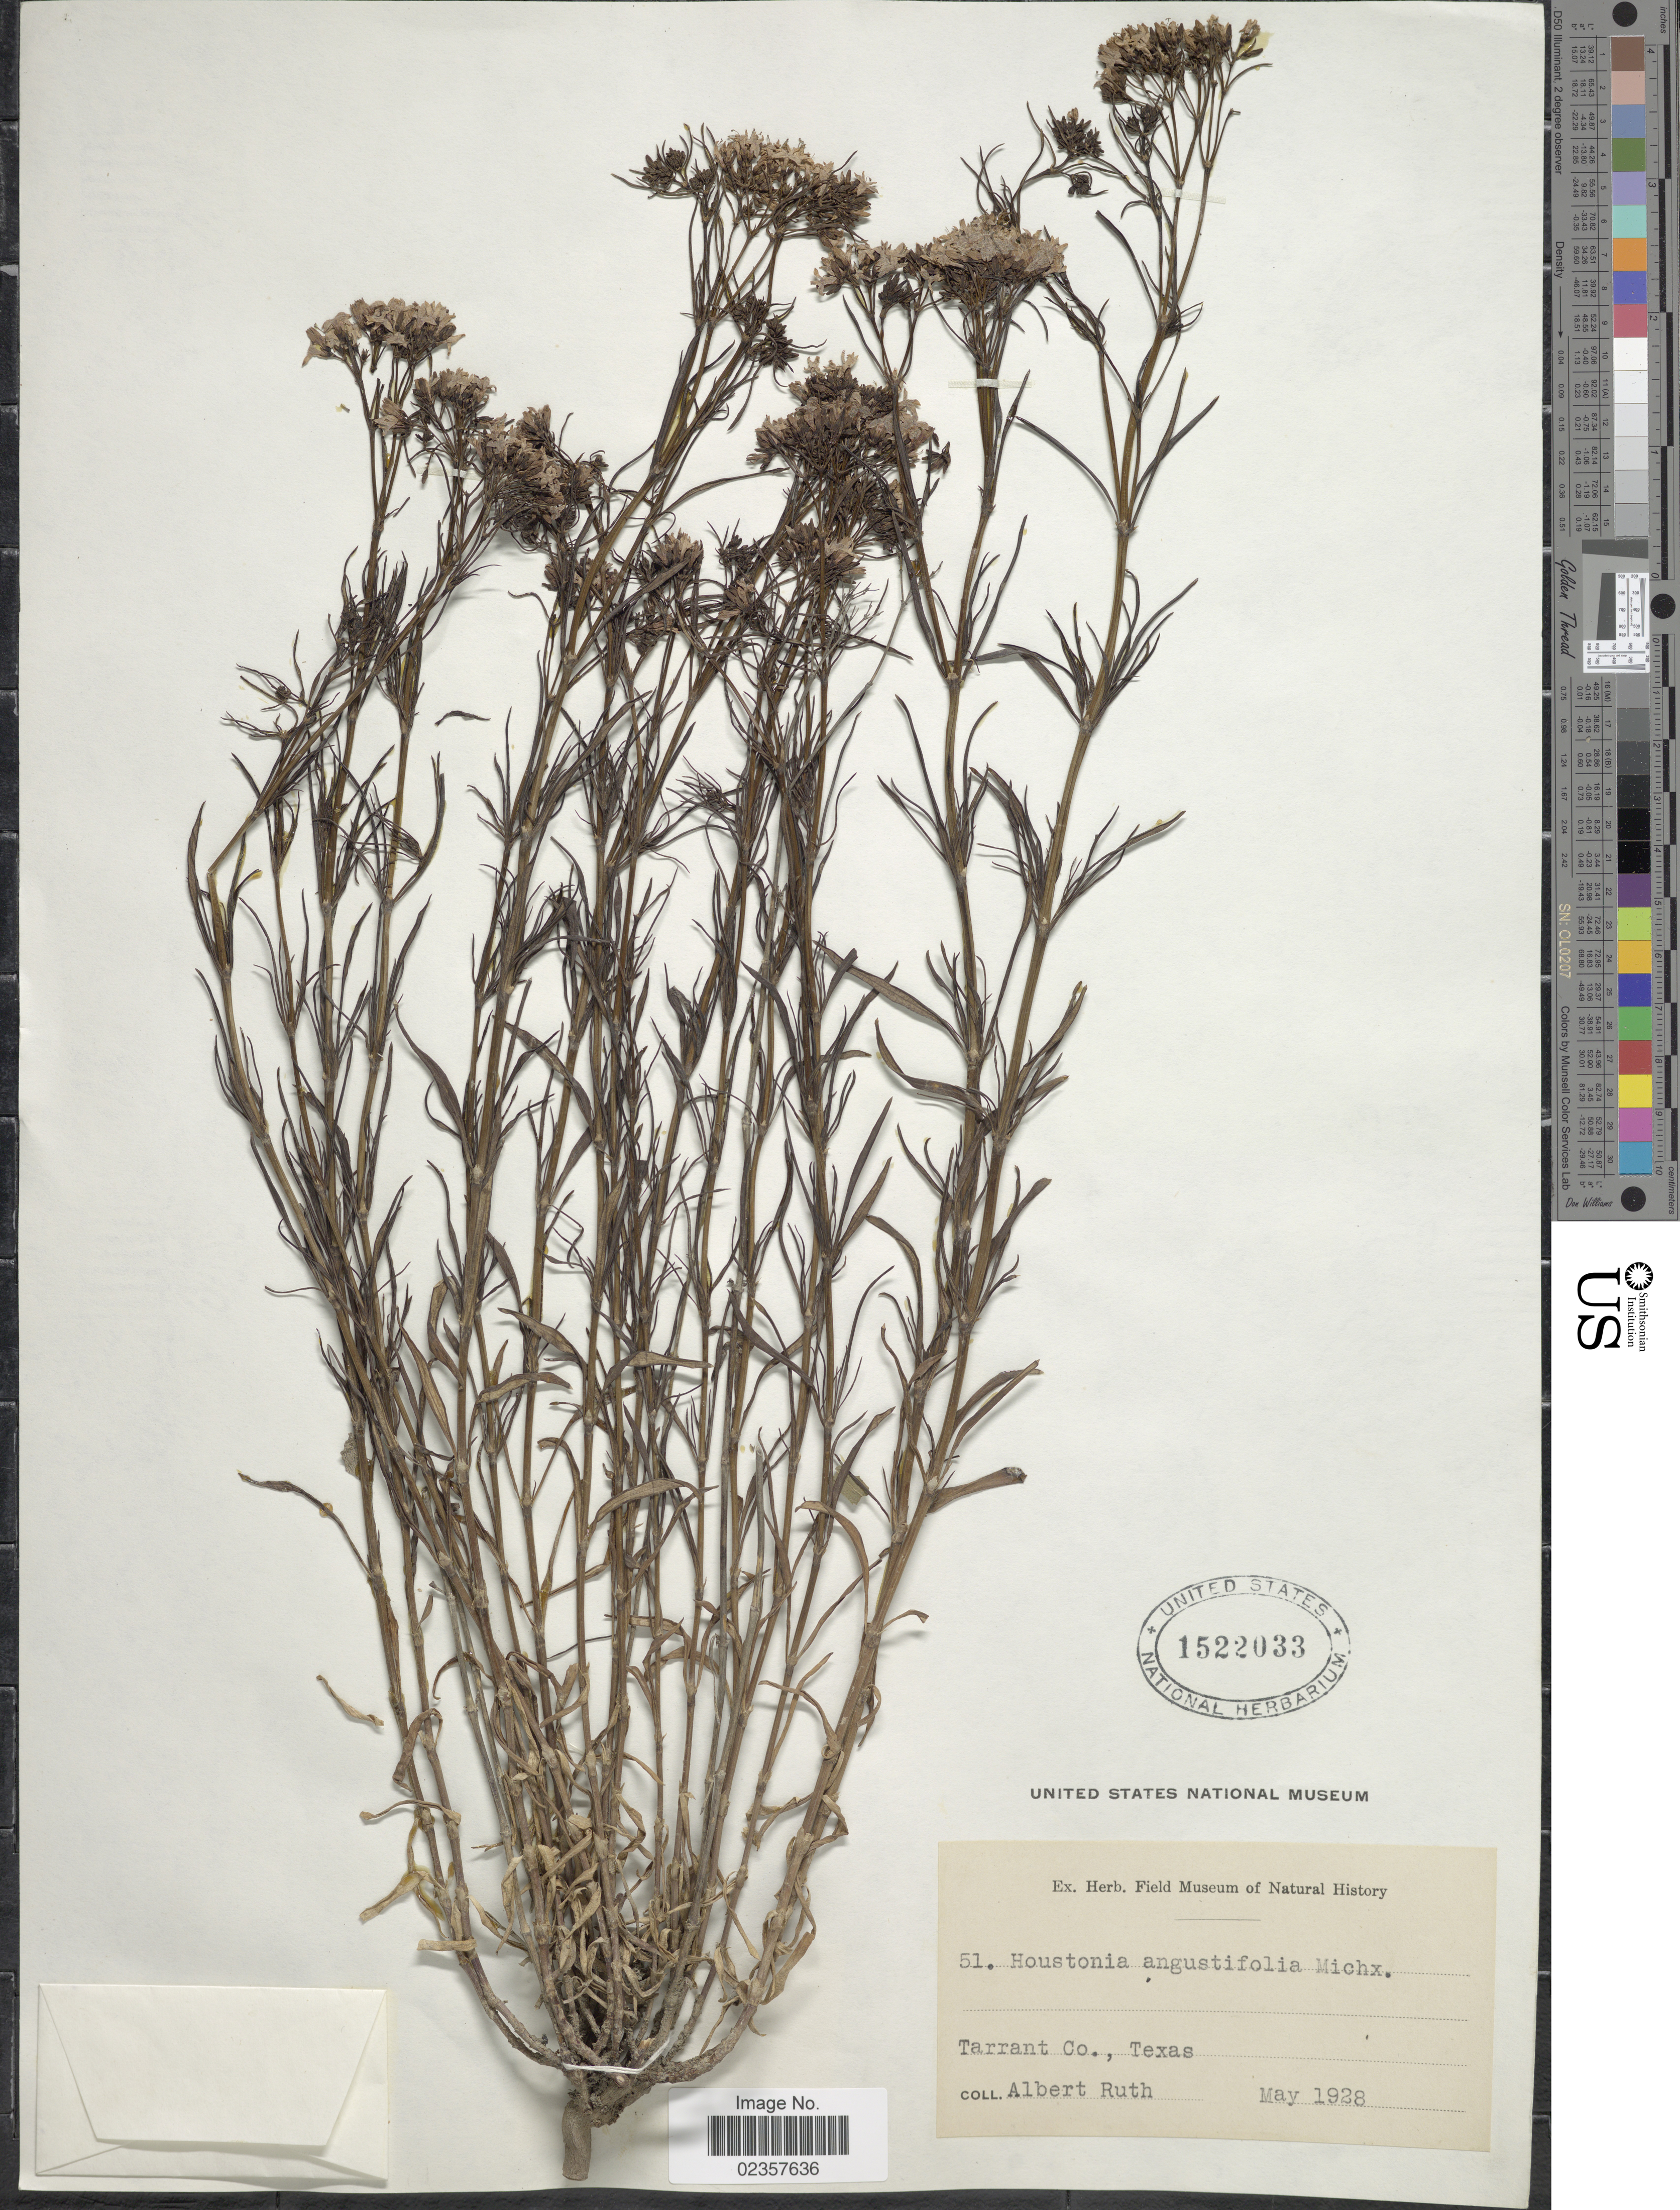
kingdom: Plantae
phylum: Tracheophyta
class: Magnoliopsida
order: Gentianales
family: Rubiaceae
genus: Houstonia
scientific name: Houstonia nigricans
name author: (Lam.) Fernald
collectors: A. Ruth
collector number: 51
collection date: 1928-05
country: United States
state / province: Texas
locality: Tarrant Co.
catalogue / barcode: US 1522033